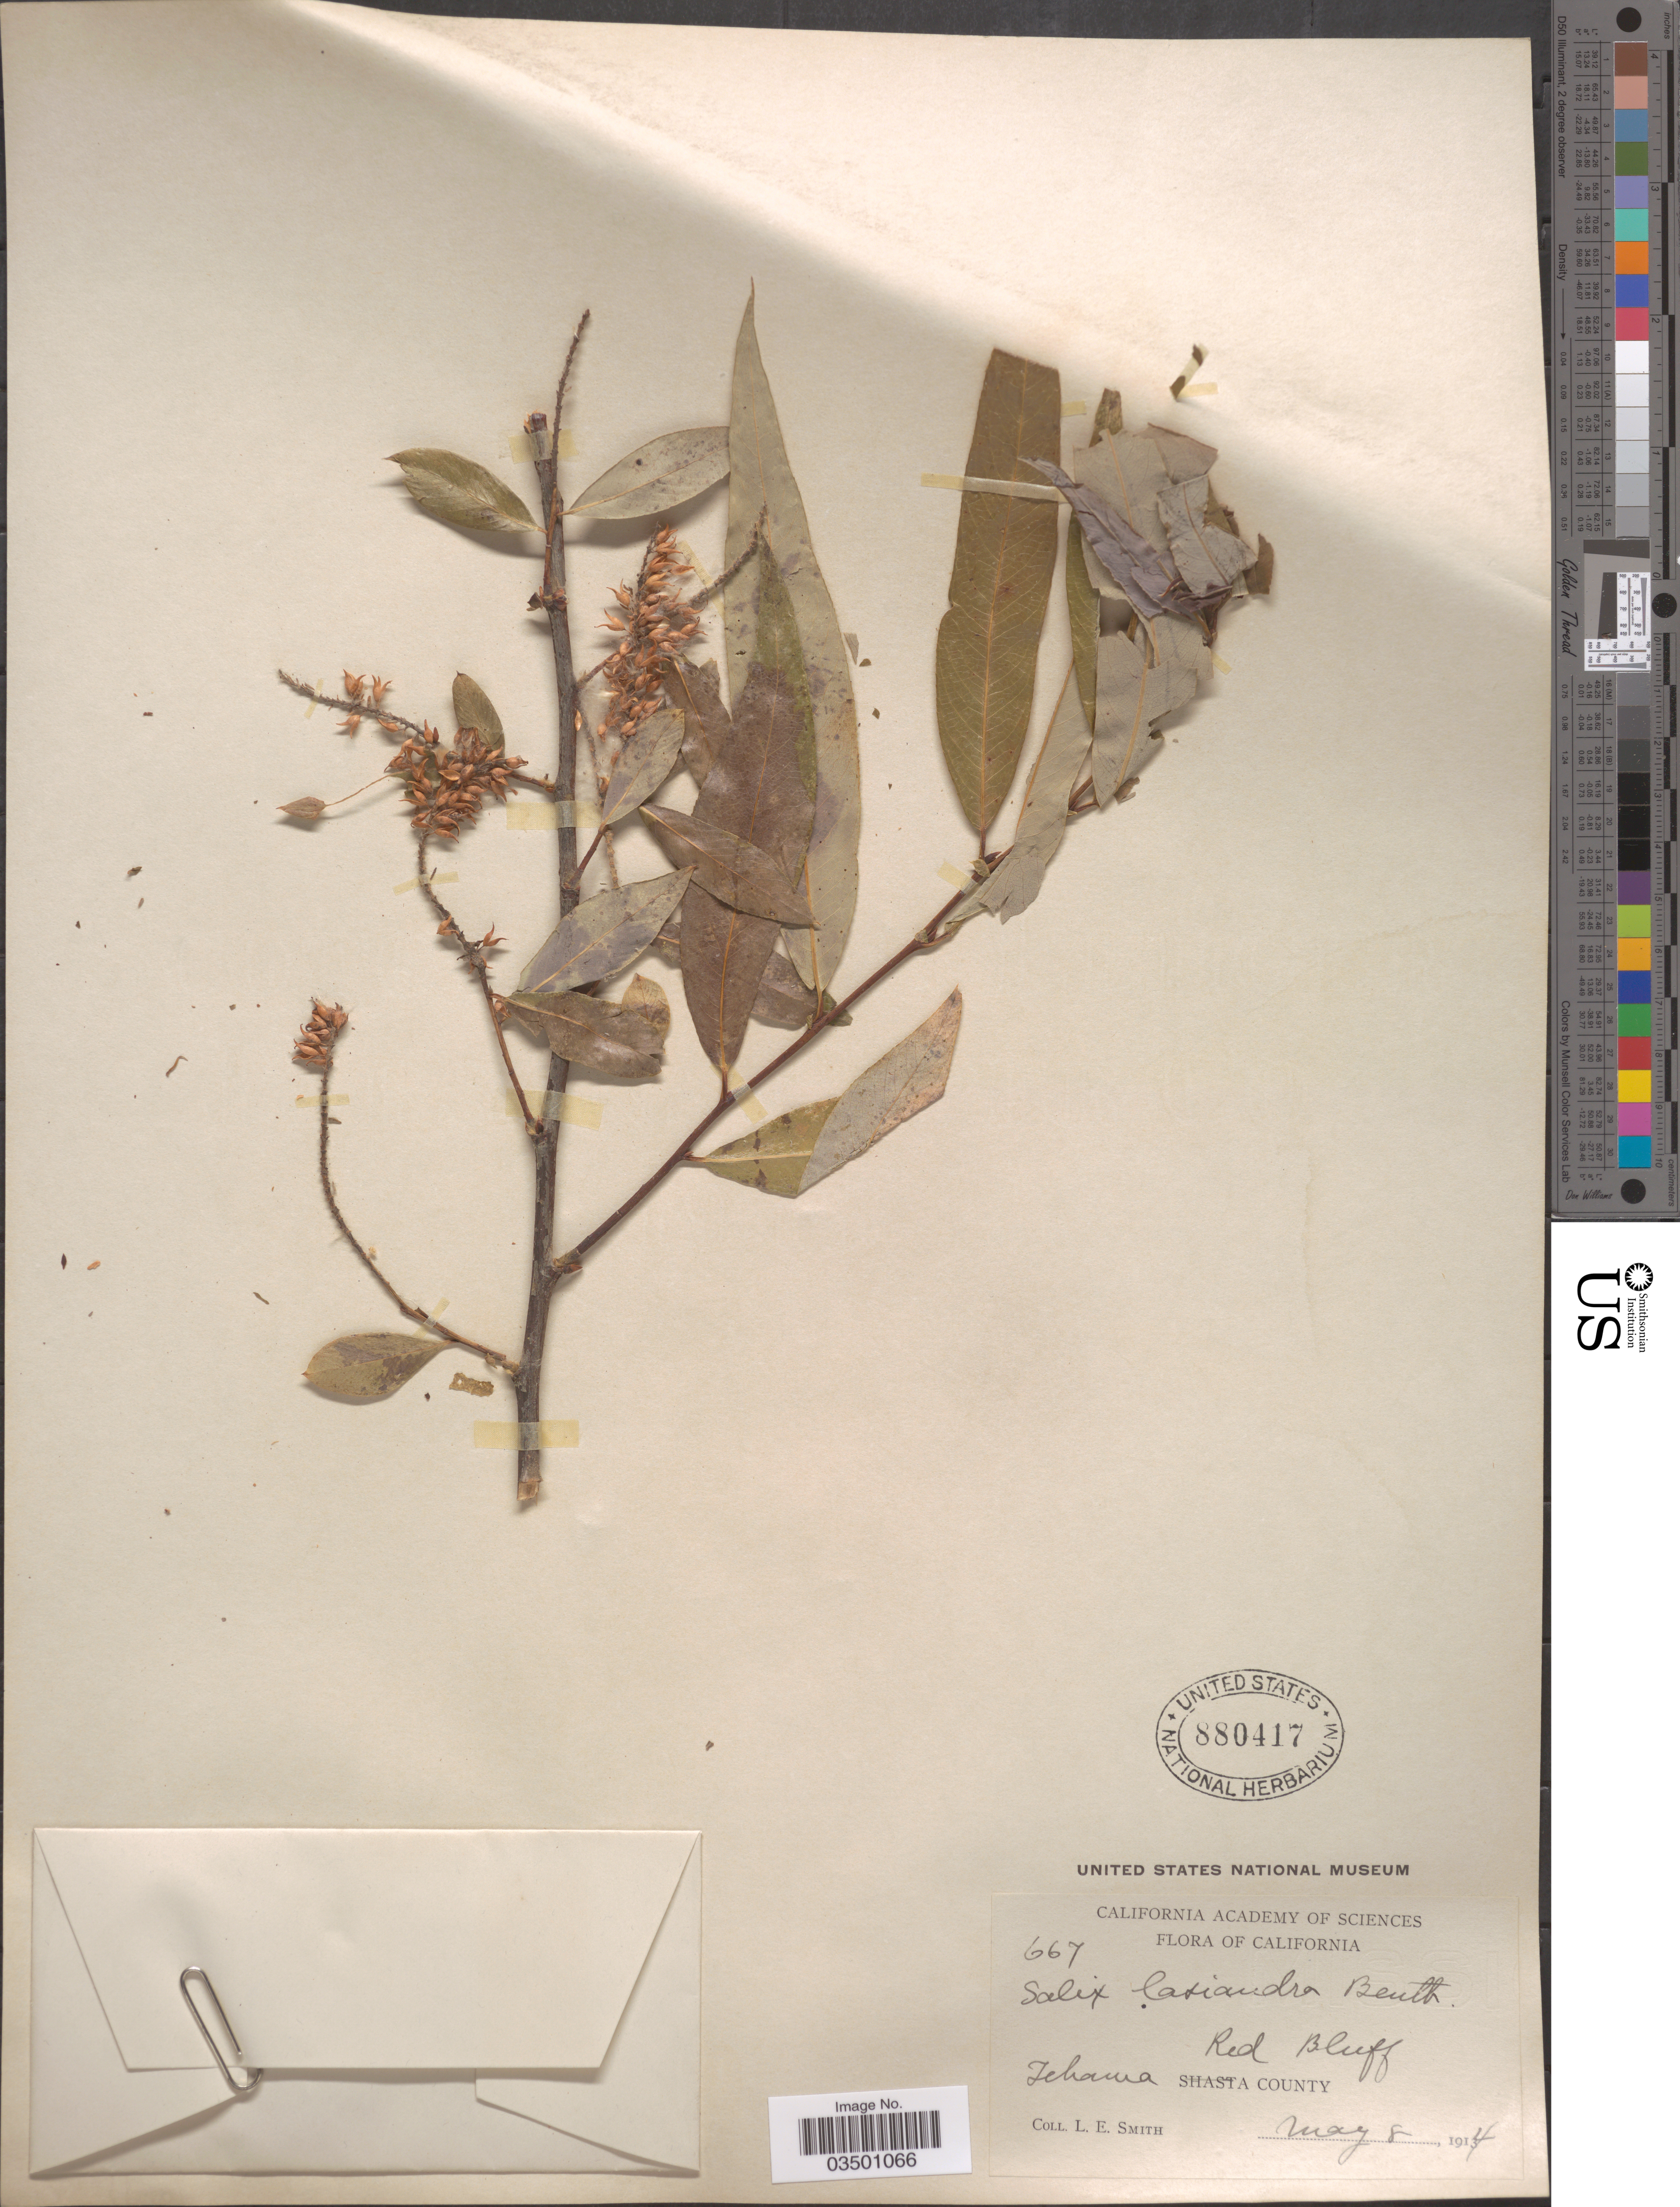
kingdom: Plantae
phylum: Tracheophyta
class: Magnoliopsida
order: Malpighiales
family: Salicaceae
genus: Salix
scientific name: Salix lasiandra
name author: Benth.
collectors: L. E. Smith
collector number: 667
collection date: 1914-05-08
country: United States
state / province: California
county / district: Tehama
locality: Red Bluff. Tehama County.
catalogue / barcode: US 880417